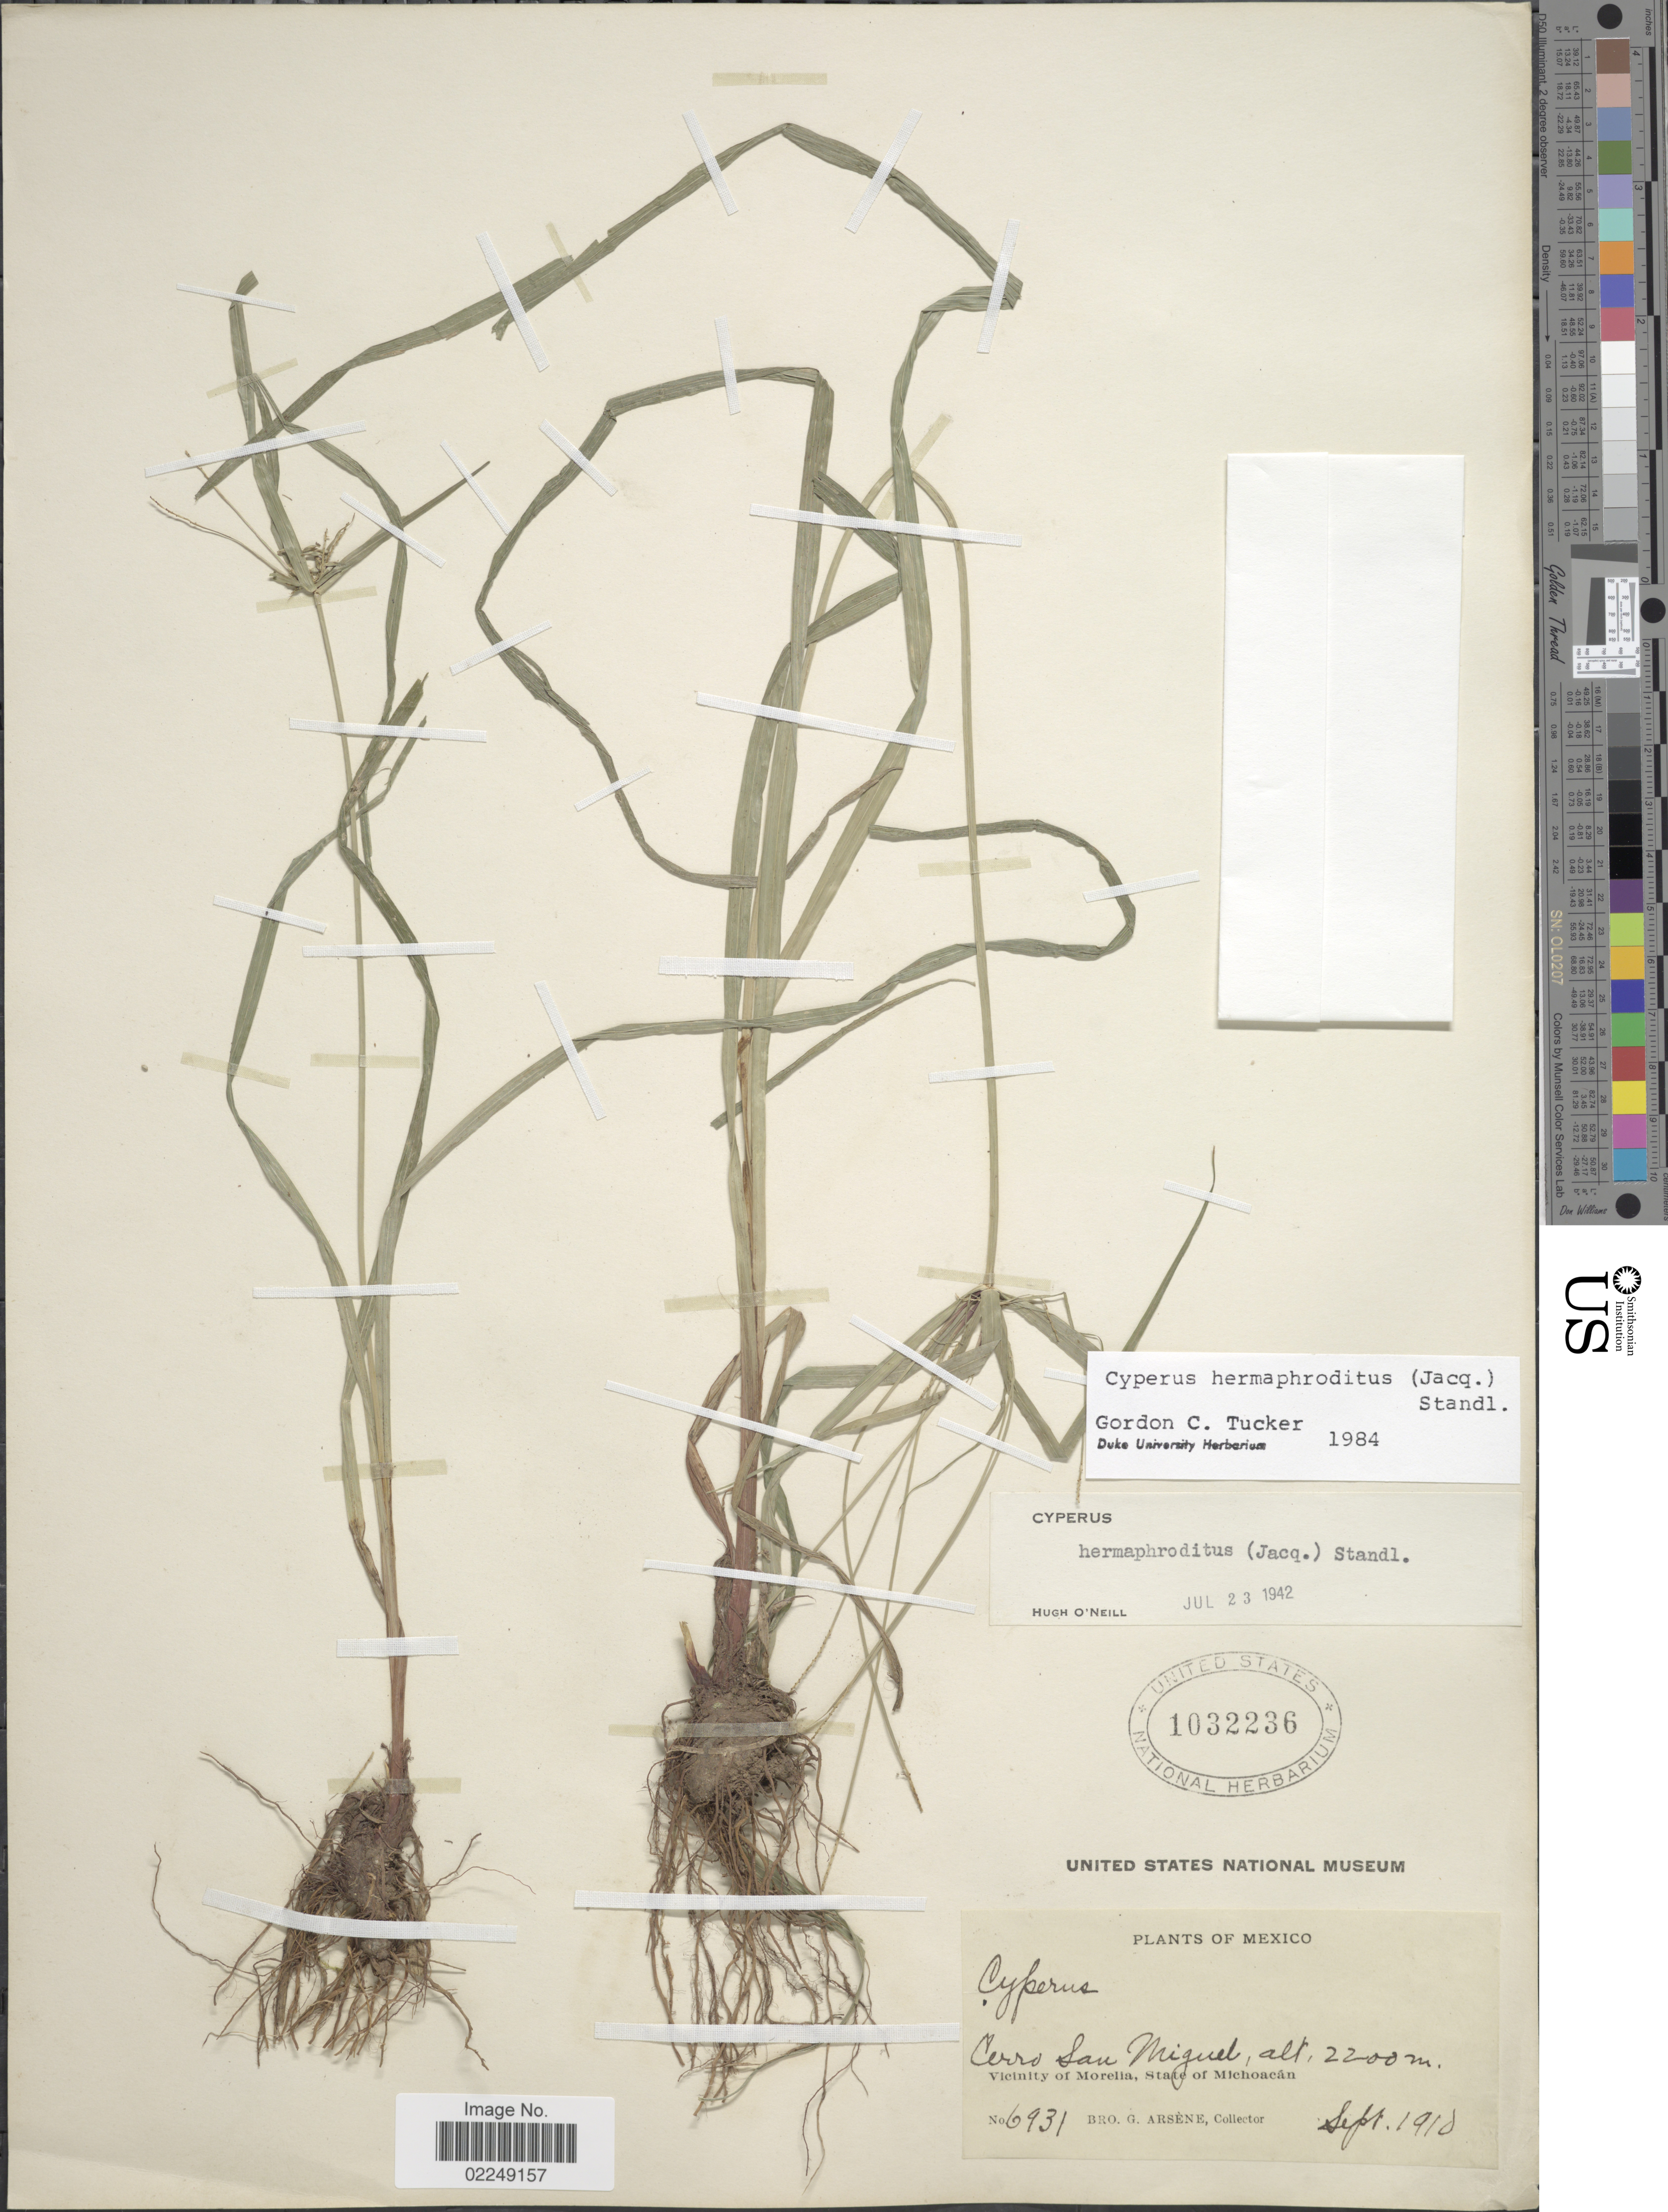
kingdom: Plantae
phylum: Tracheophyta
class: Liliopsida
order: Poales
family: Cyperaceae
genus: Cyperus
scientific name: Cyperus hermaphroditus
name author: (Jacq.) Standl.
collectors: Bro. G. Arsène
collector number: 6931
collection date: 1910-09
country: Mexico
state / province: Michoacán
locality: Cerro San Miguel, Vicinity of Morelia, State of Michoacan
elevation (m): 2200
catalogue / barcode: US 1032236